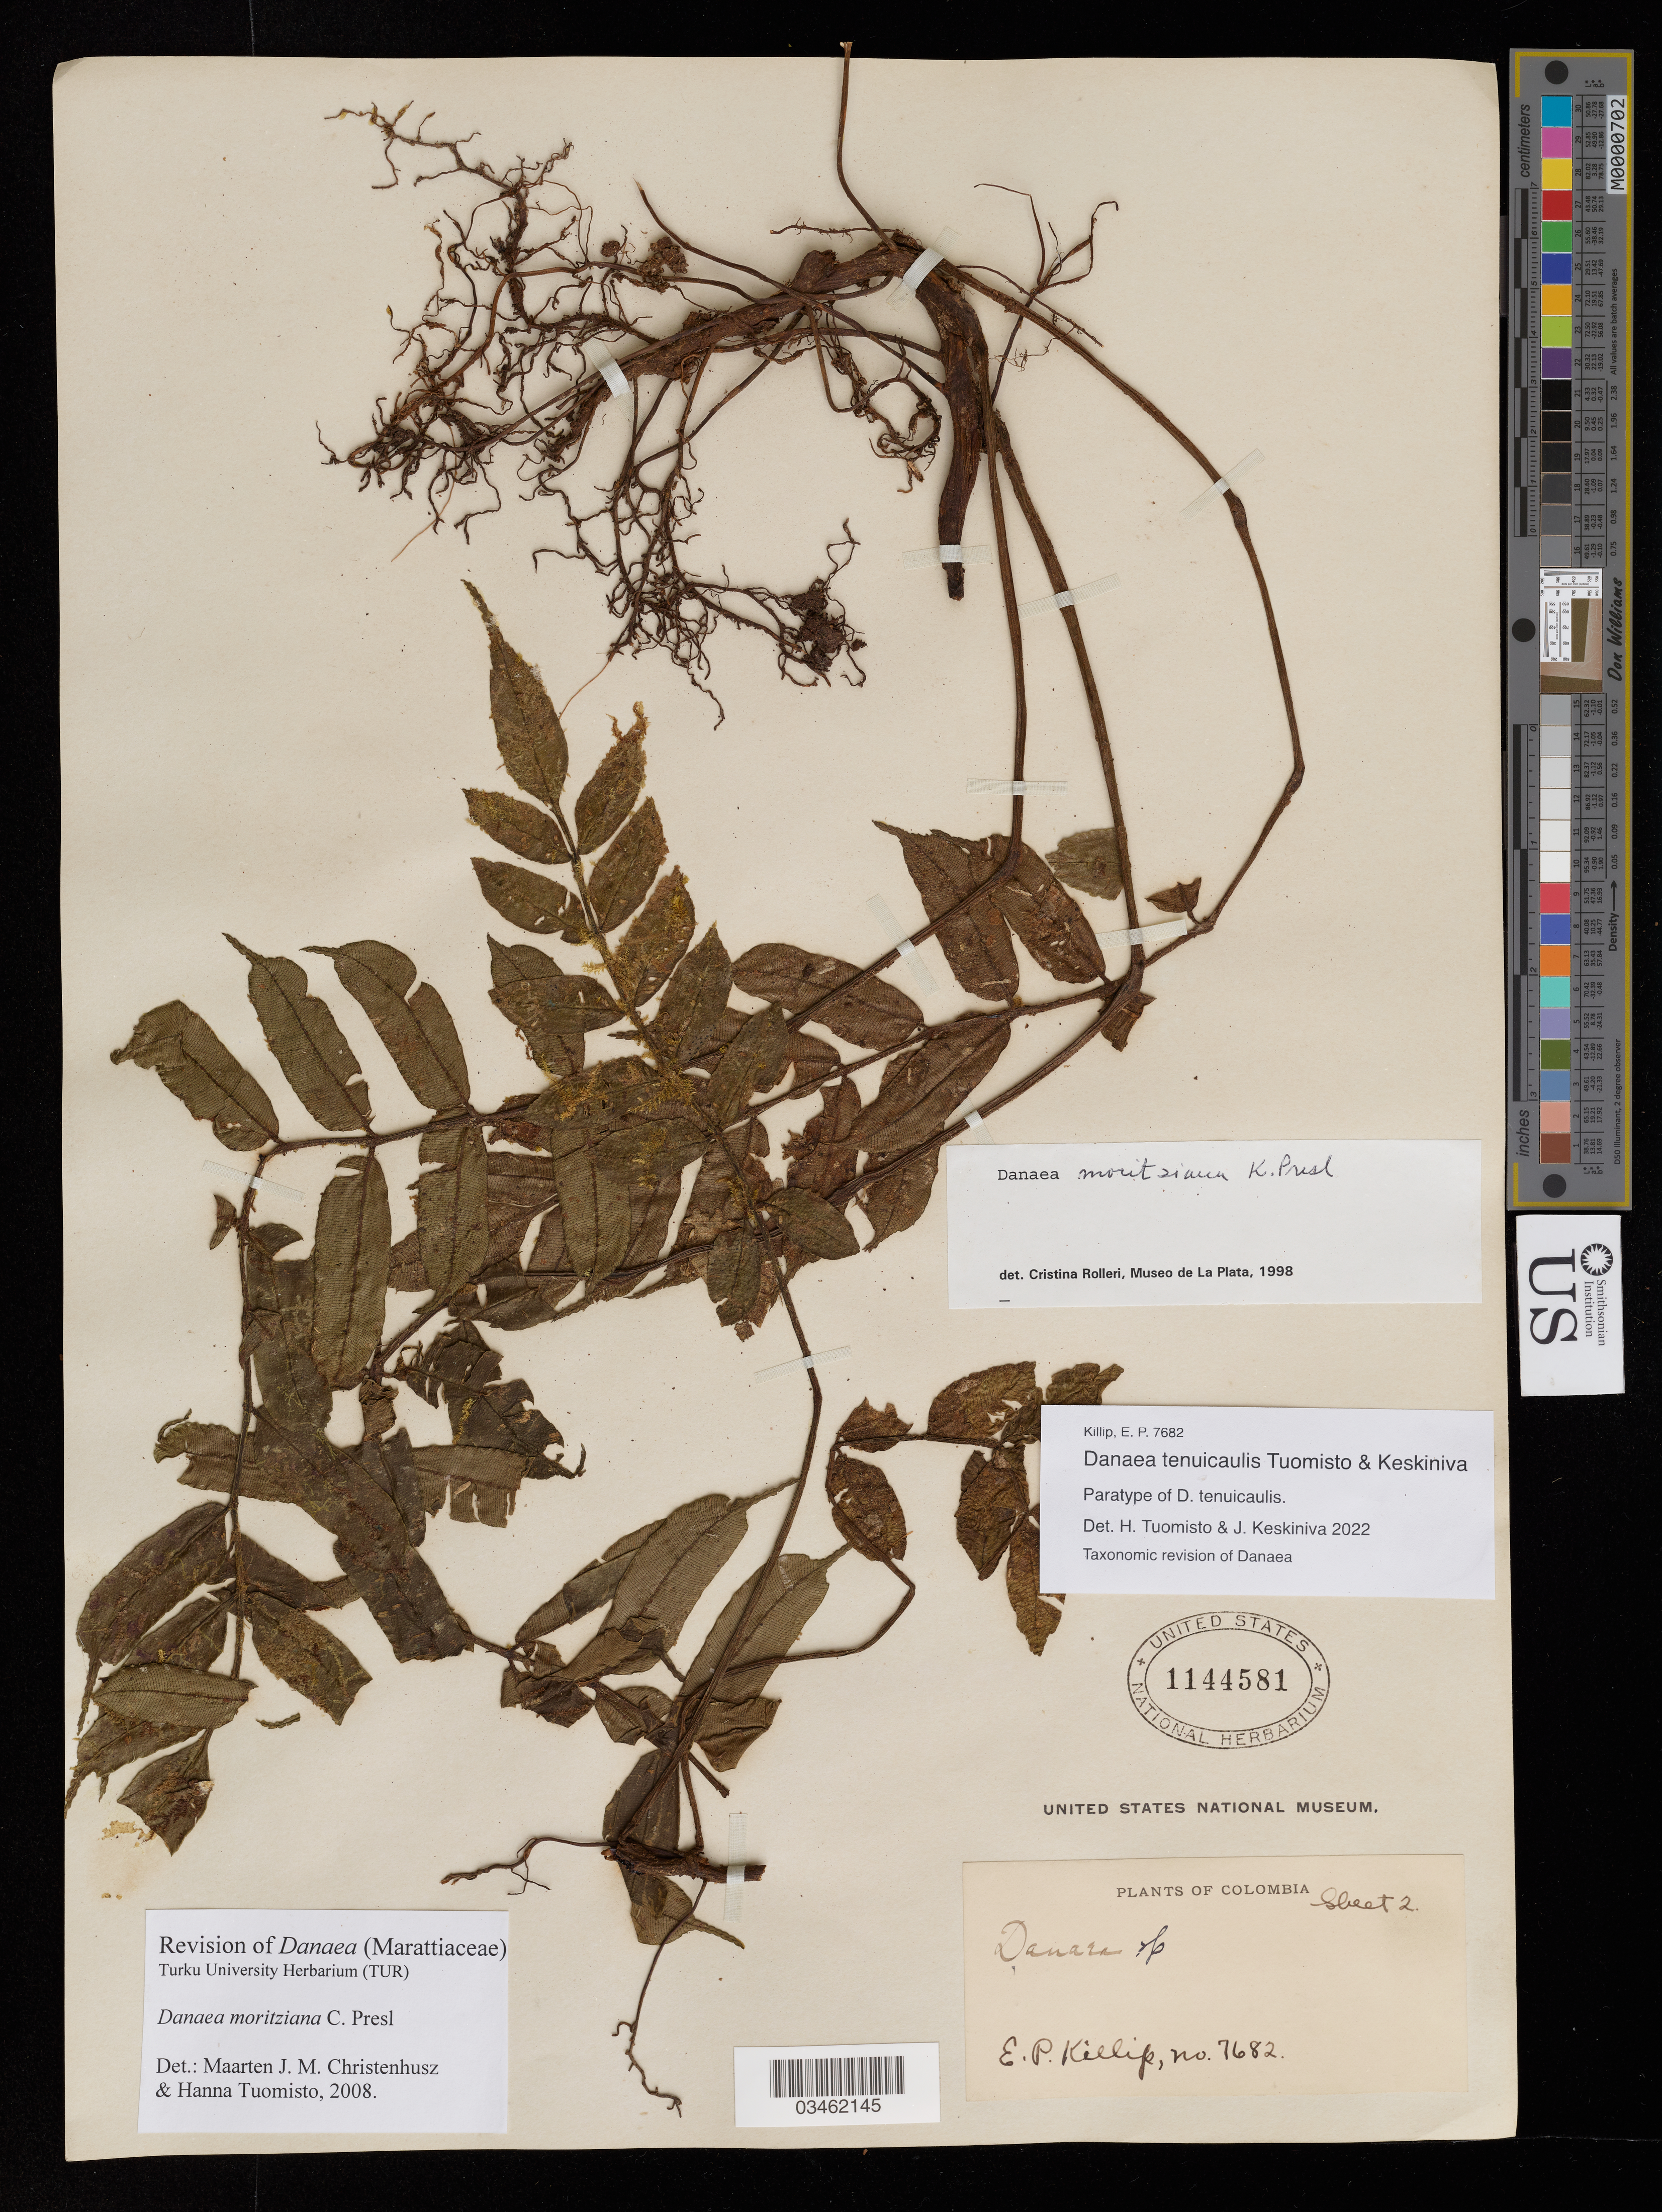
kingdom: Plantae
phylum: Tracheophyta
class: Polypodiopsida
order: Marattiales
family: Marattiaceae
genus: Danaea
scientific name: Danaea tenuicaulis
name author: Tuomisto & Keskiniva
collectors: E. P. Killip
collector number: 7682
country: Colombia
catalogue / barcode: US 1144581